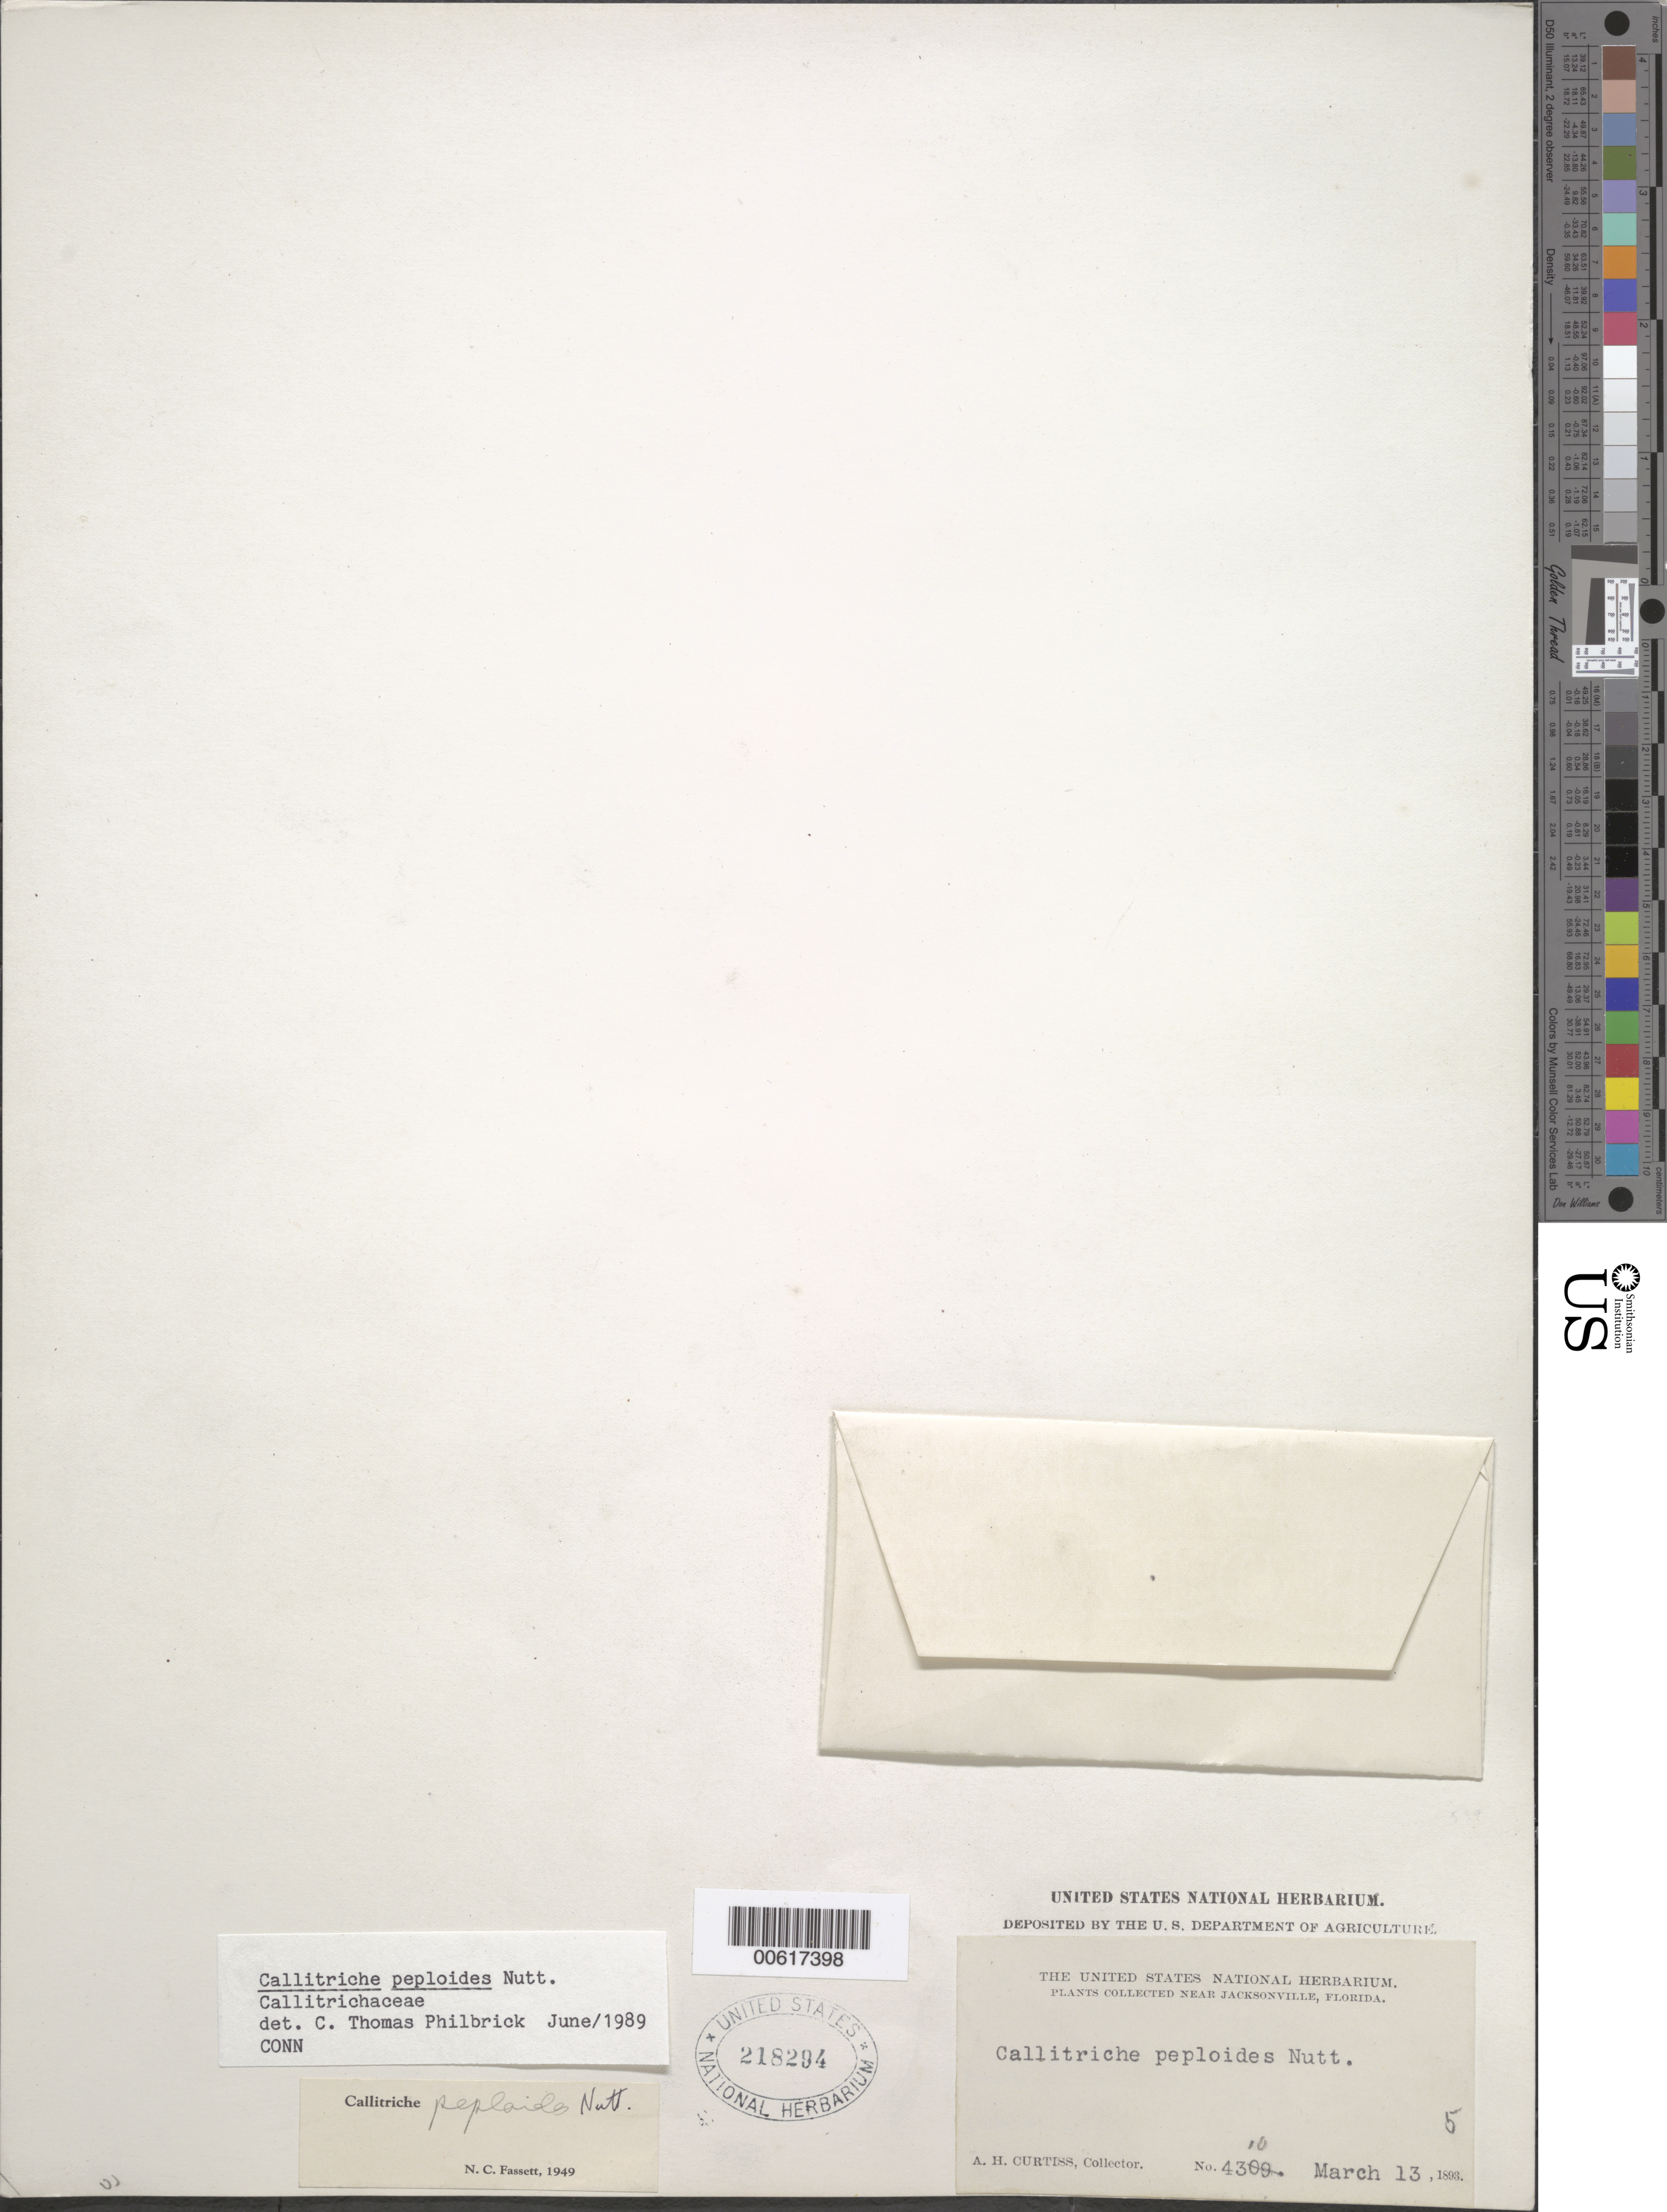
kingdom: Plantae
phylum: Tracheophyta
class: Magnoliopsida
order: Lamiales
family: Plantaginaceae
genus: Callitriche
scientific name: Callitriche peploides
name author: Nutt.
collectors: A. H. Curtiss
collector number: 4310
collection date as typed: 13 Mar 1893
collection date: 1893-03-13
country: United States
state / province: Florida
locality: Near Jacksonville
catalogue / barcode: US 218294